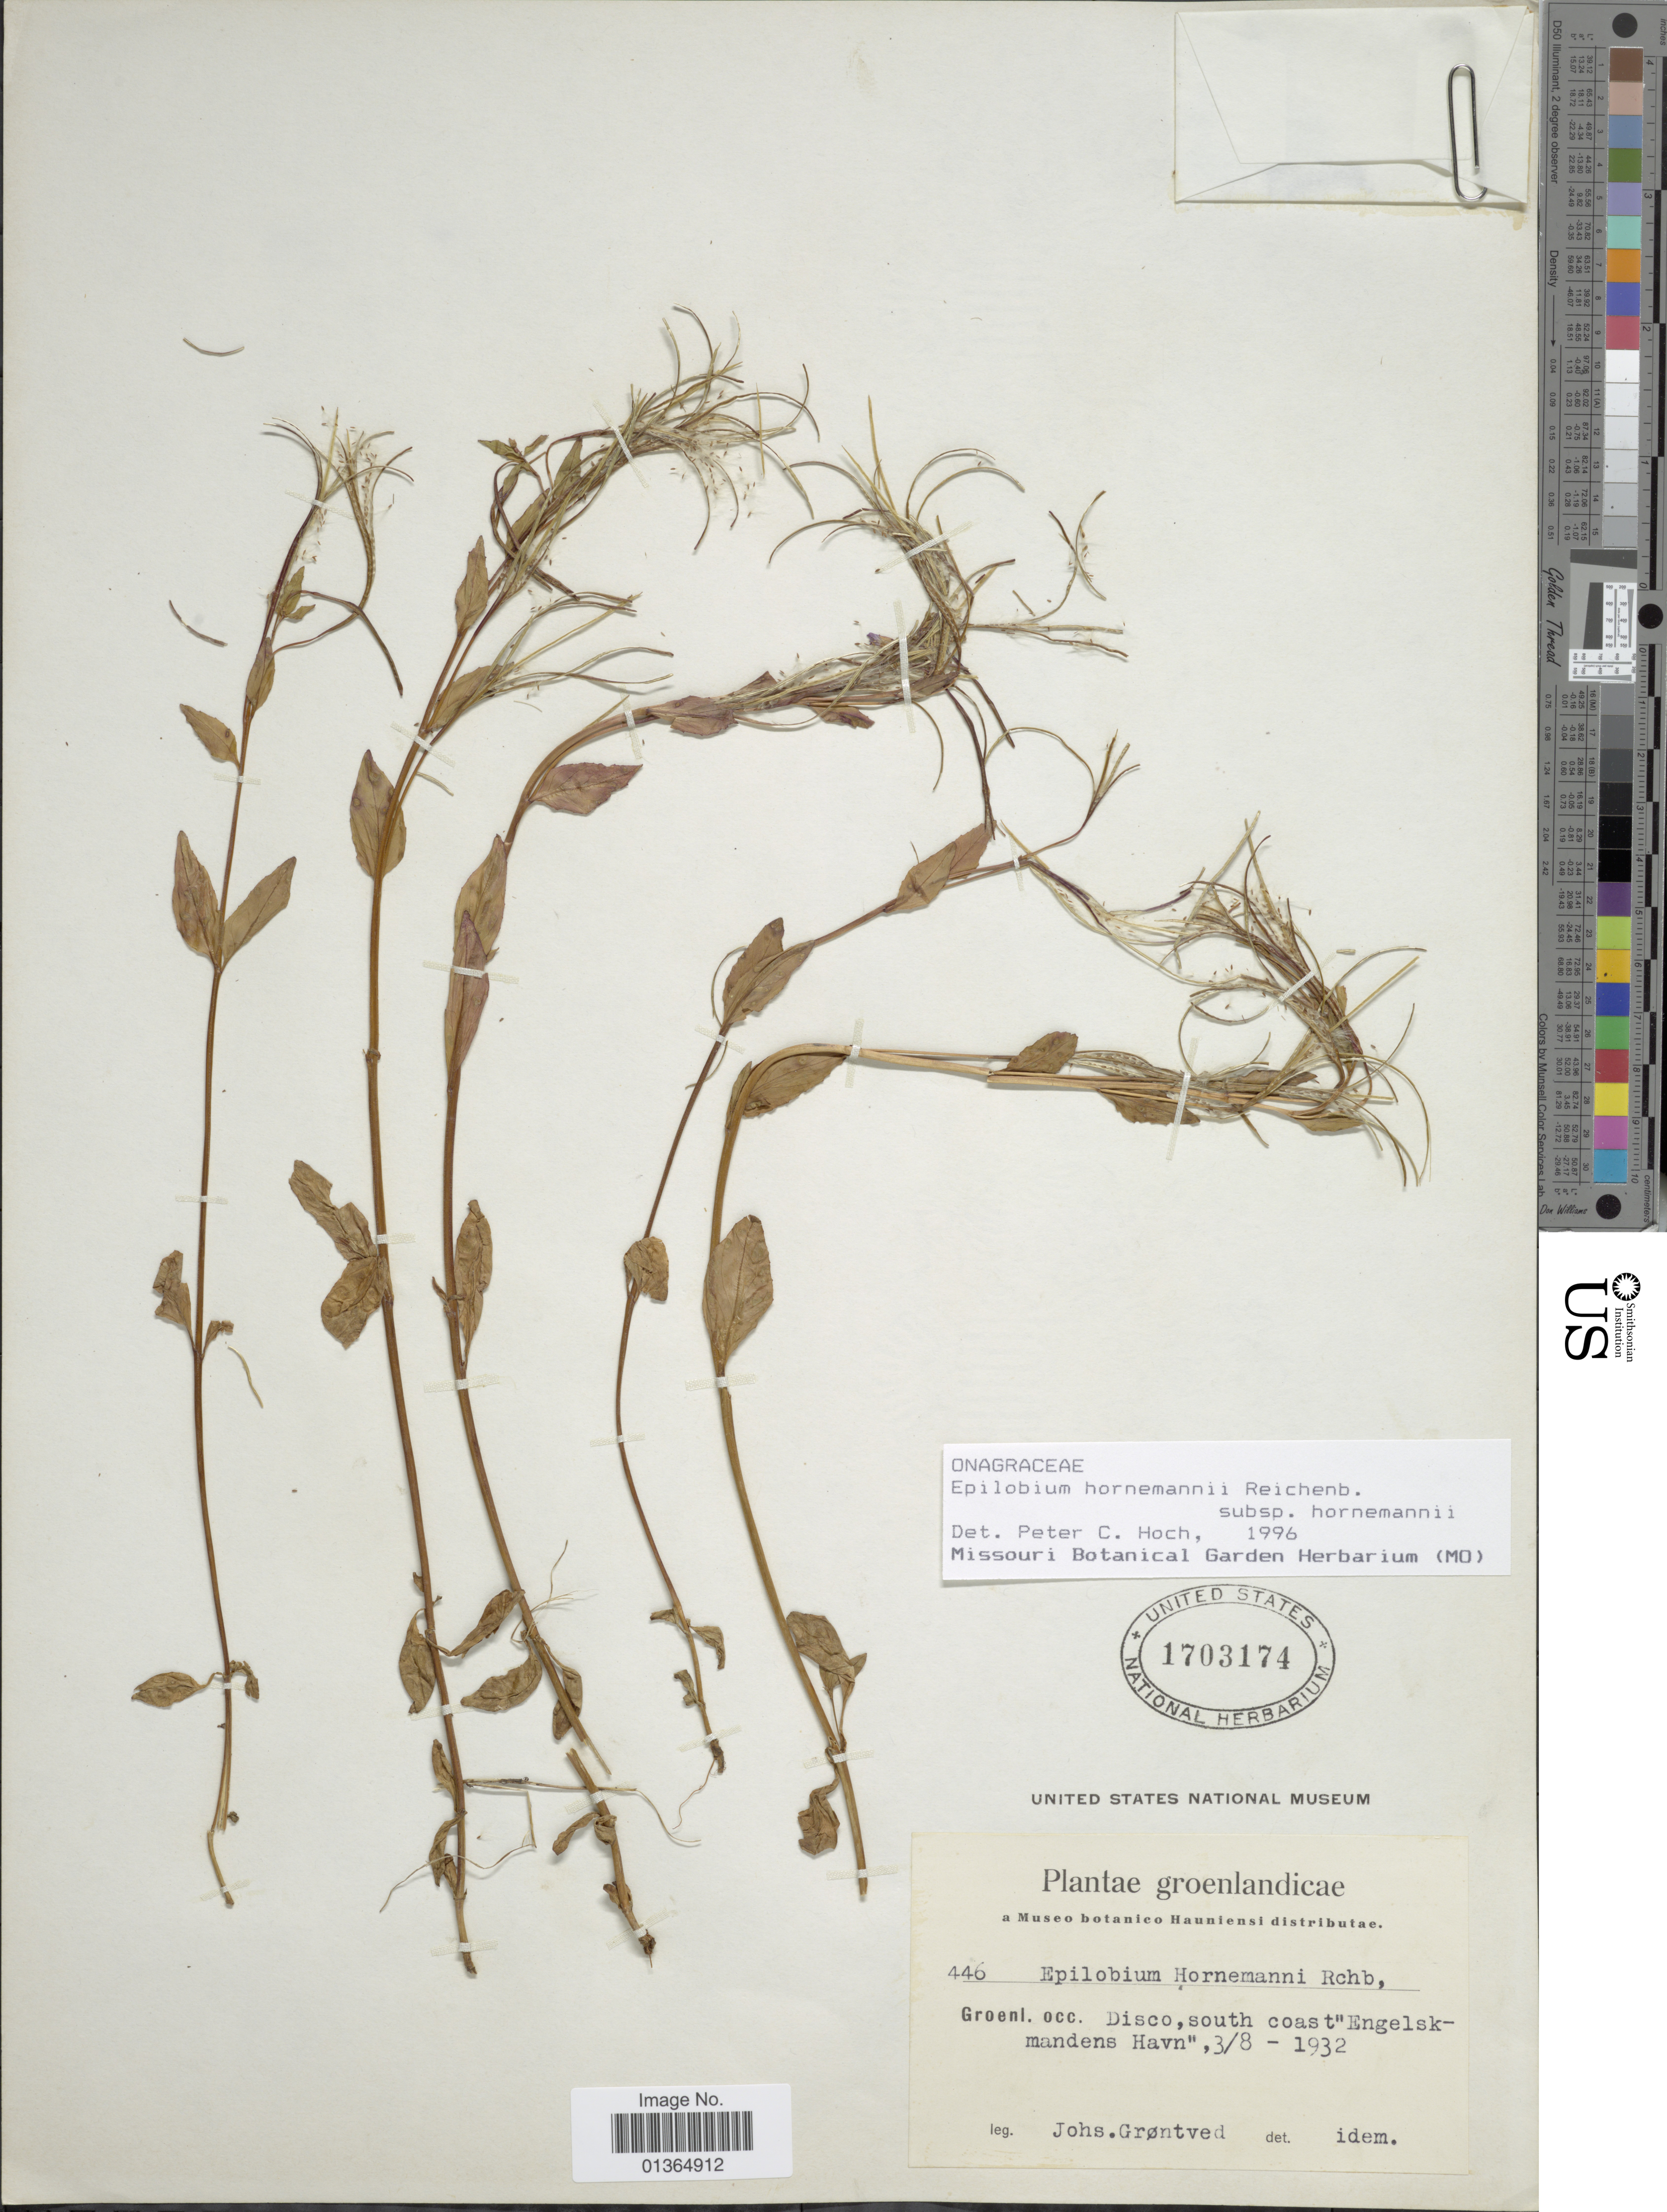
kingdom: Plantae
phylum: Tracheophyta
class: Magnoliopsida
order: Myrtales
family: Onagraceae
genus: Epilobium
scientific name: Epilobium hornemannii subsp. hornemannii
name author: Rchb.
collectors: J. Grøntved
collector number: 446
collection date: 1932-08-03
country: Greenland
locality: Groenl. occ. Disco, south coast "Engelskmandens Havn".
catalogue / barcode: US 1703174